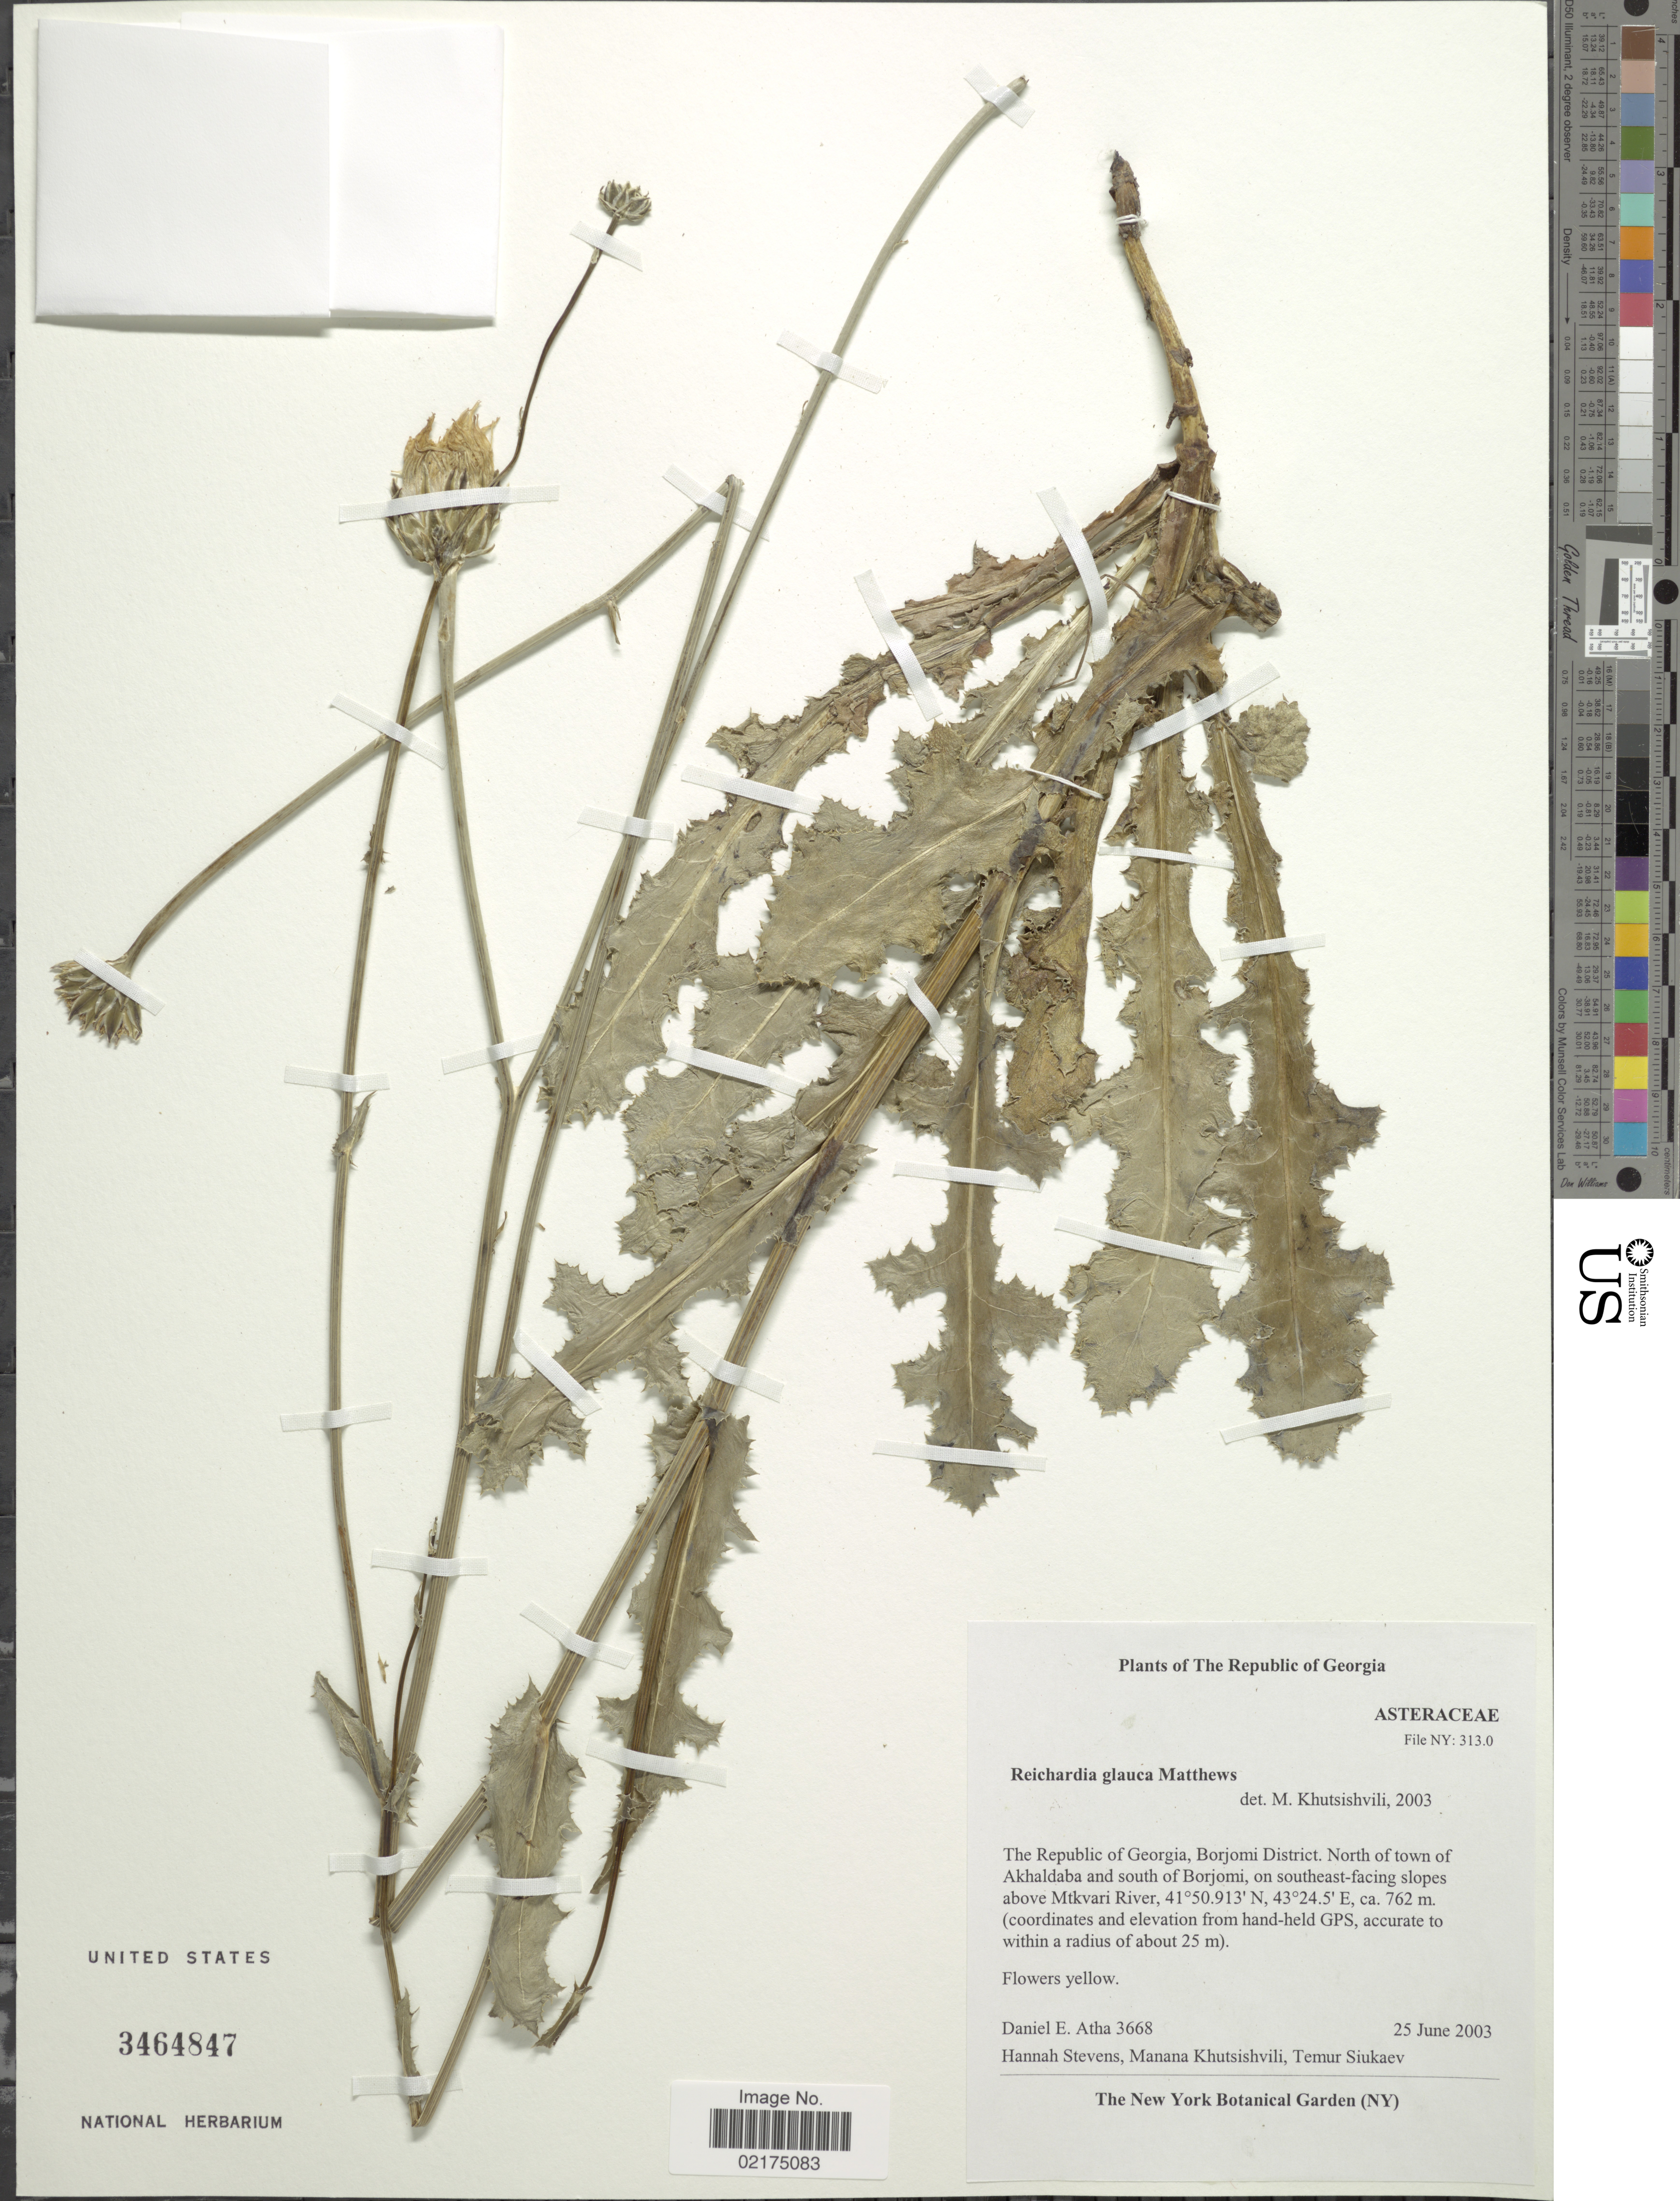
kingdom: Plantae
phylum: Tracheophyta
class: Magnoliopsida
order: Asterales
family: Asteraceae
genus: Reichardia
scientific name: Reichardia dichotoma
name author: (DC.) Freyn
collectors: D. Atha, H. Stevens, M. Khutsishvili & T. Siukaev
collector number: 3668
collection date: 2003-06-25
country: Georgia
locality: The Republic of Georgia, Borjomi District. North of town of Akhaldaba and south of Borjomi, on southeast-facing slopes above Mtkvari River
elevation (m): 762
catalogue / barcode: US 3464847